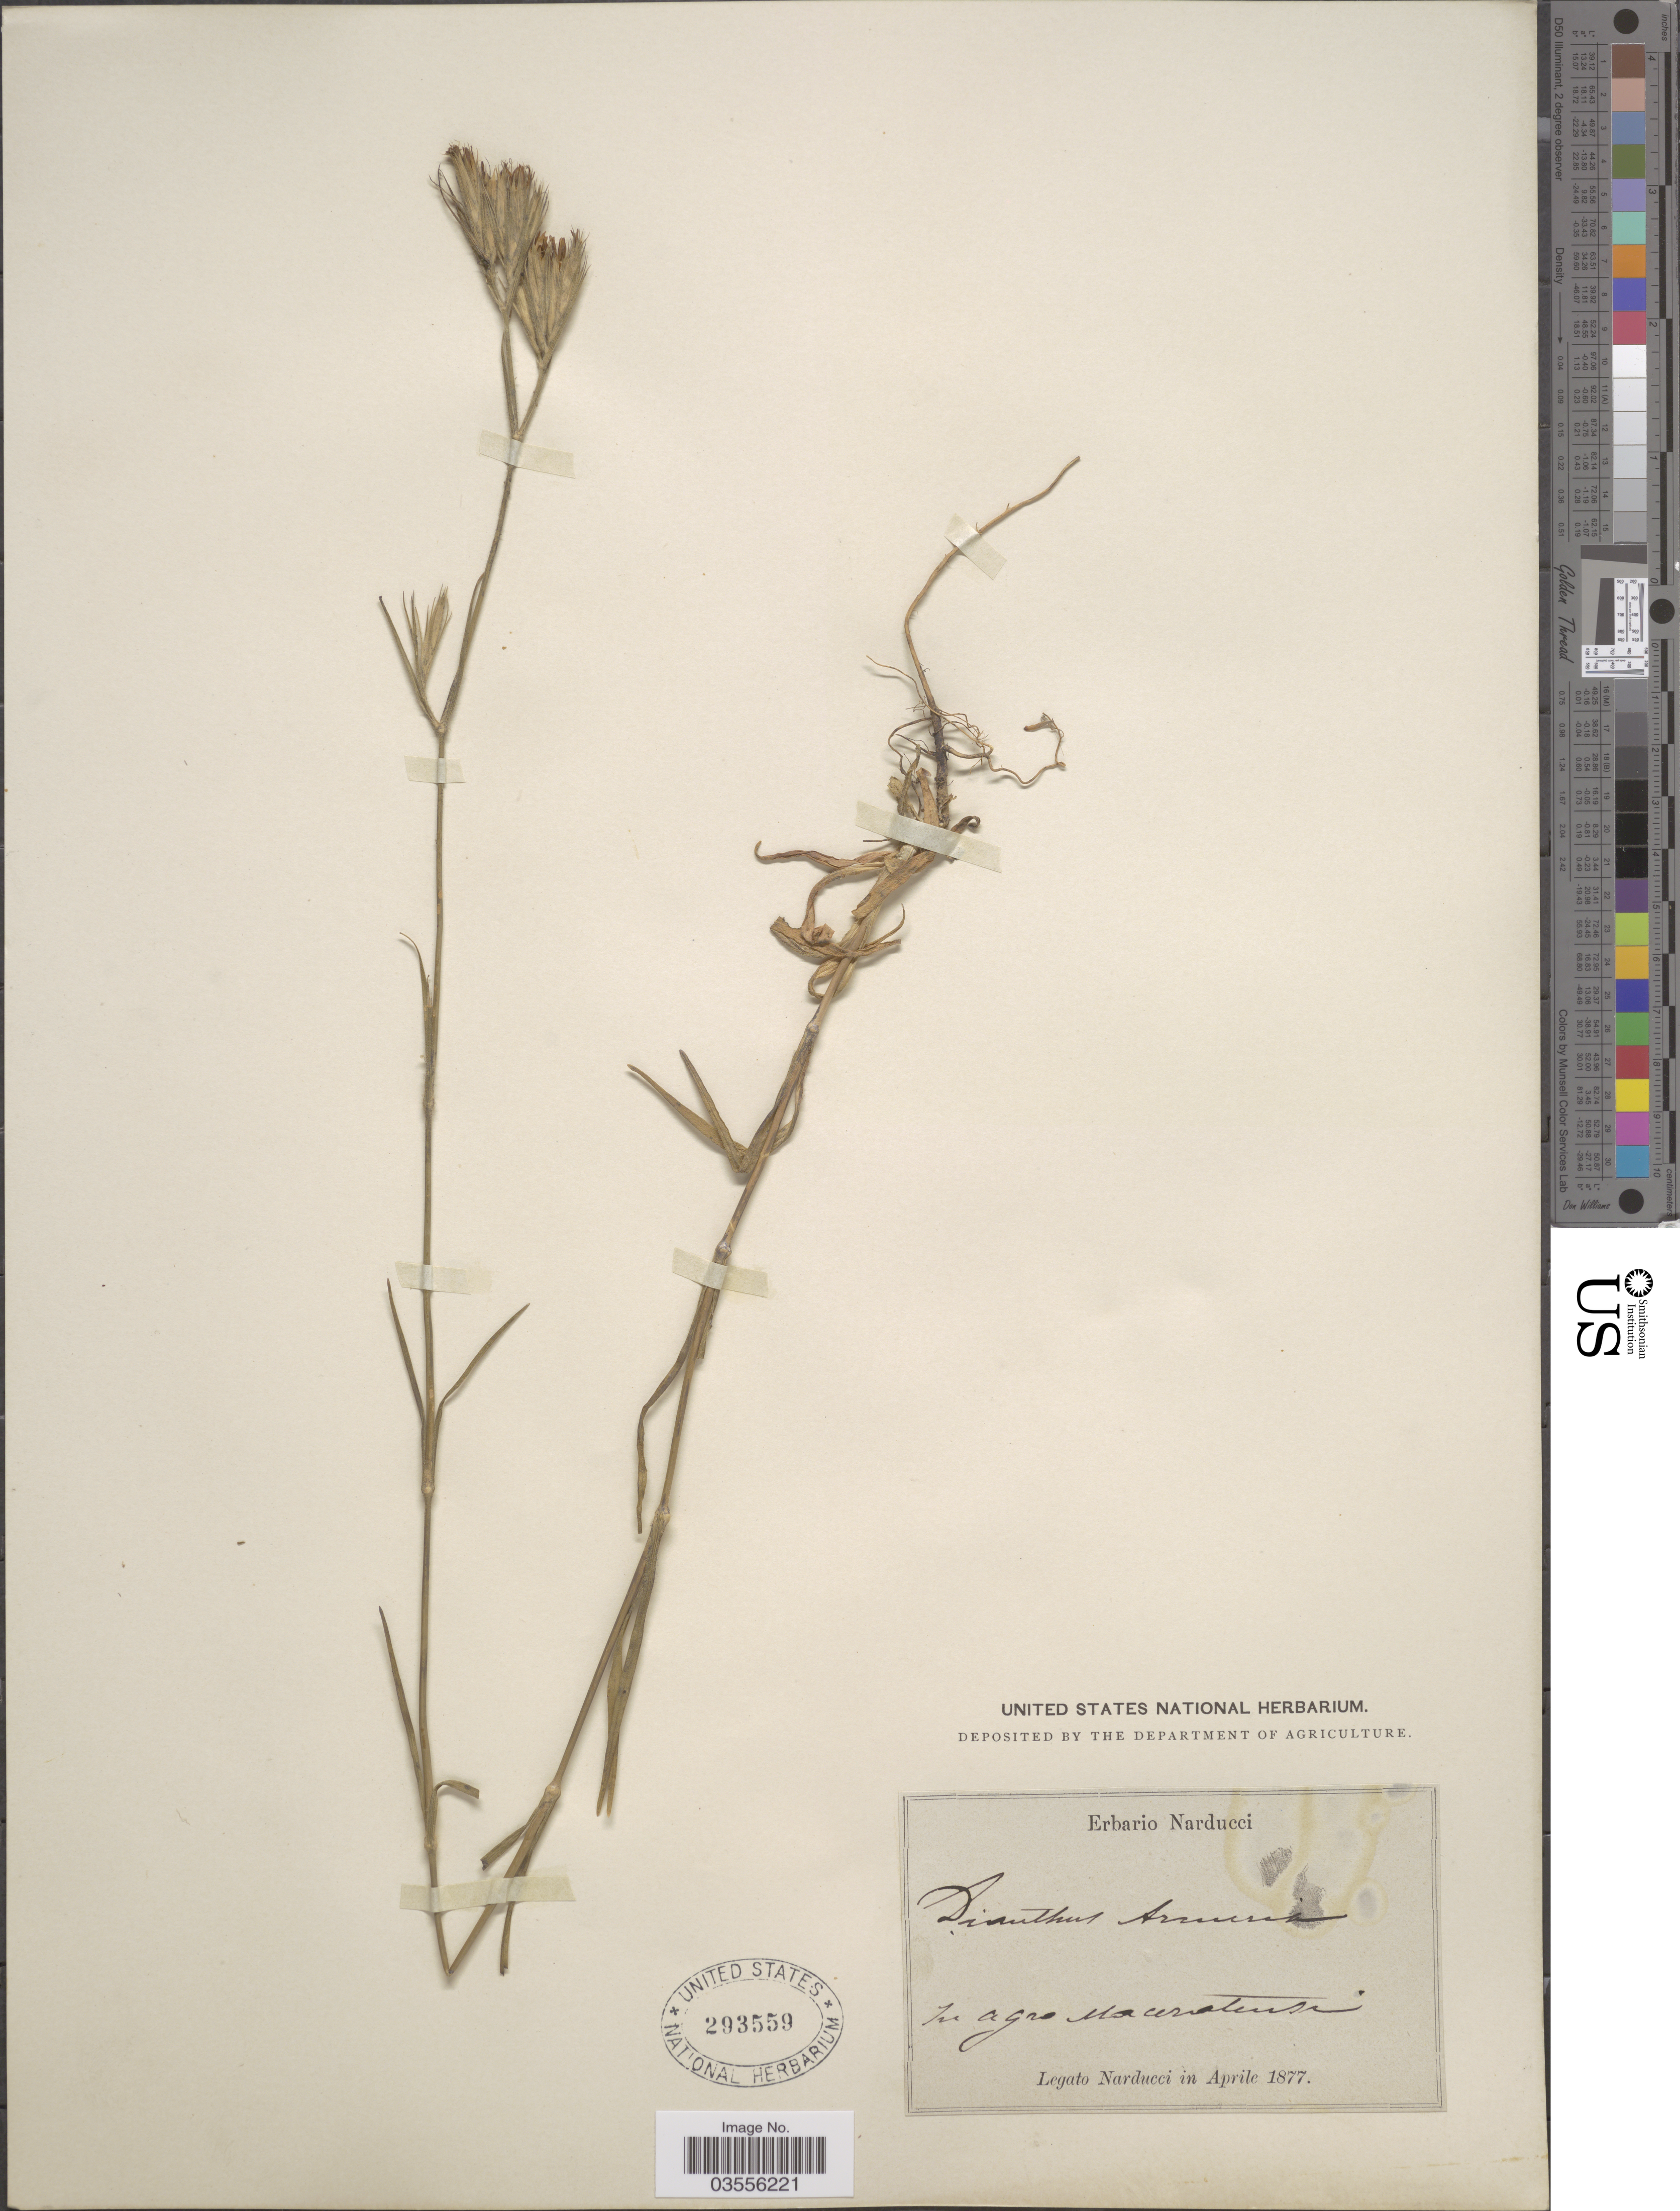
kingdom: Plantae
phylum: Tracheophyta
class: Magnoliopsida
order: Caryophyllales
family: Caryophyllaceae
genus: Dianthus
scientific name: Dianthus arenarius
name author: L.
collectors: -. Narducci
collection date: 1877-04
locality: In agro Maceratensi [interpreted].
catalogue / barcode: US 293559